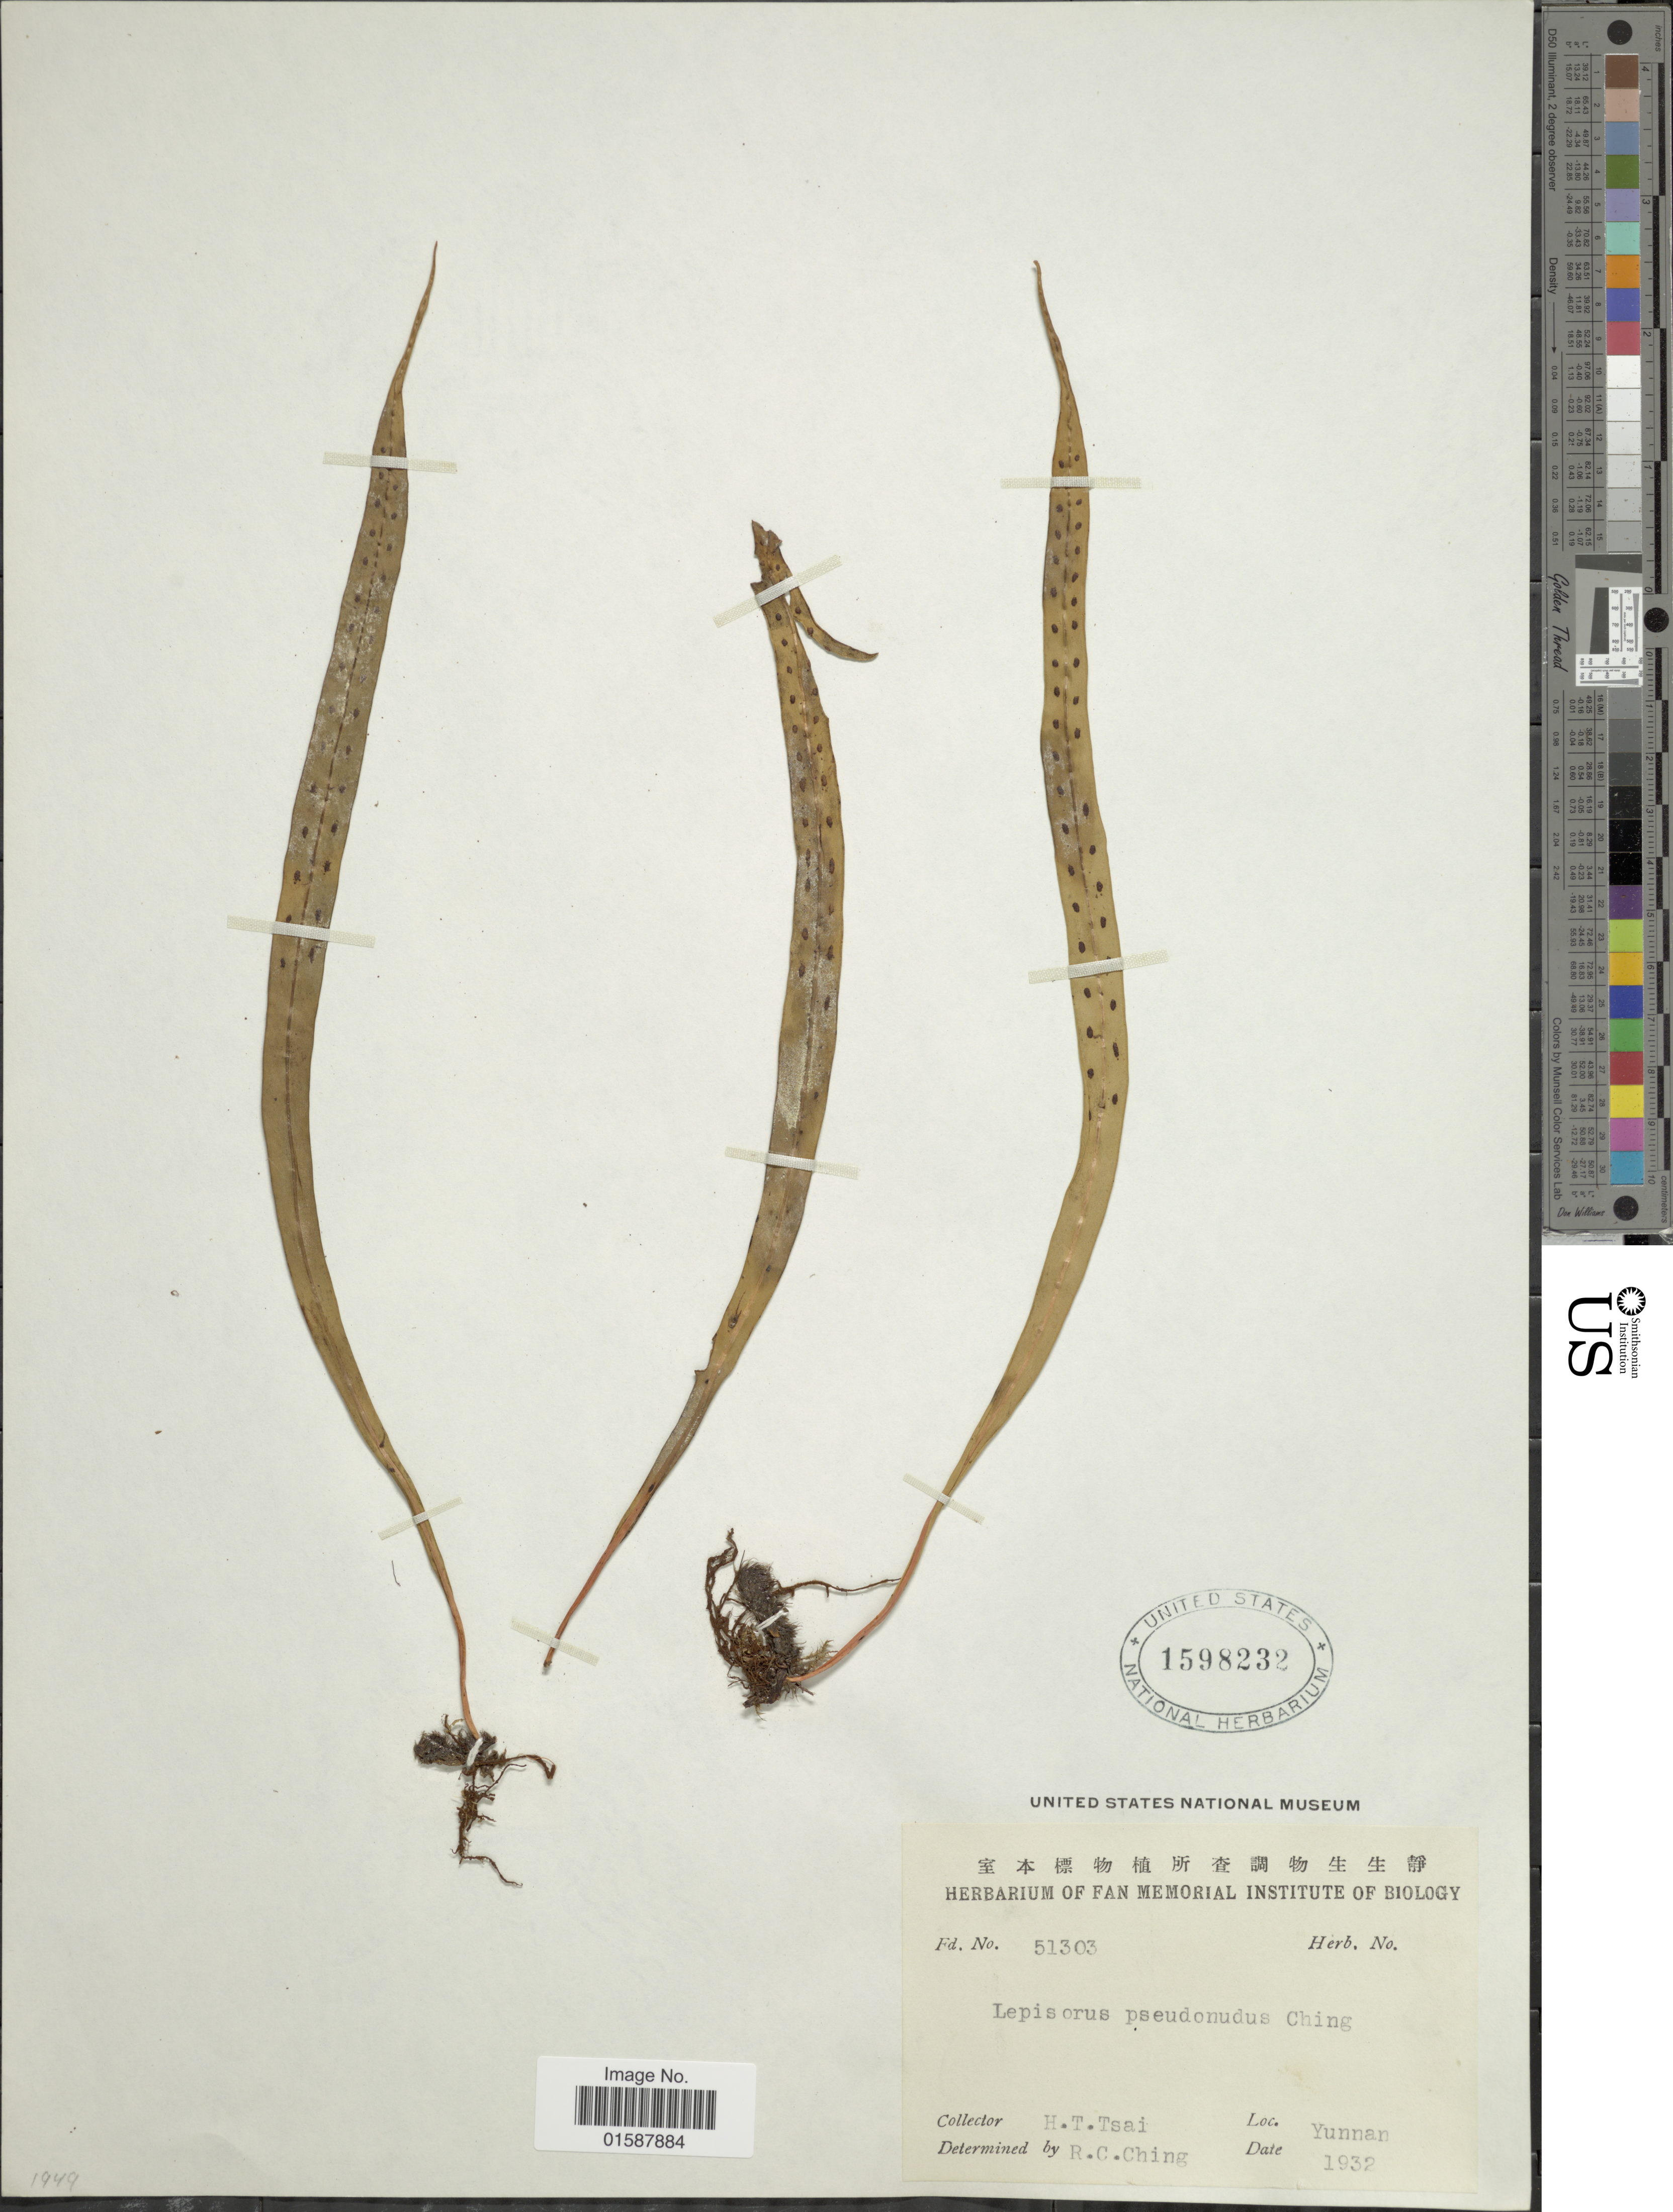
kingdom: Plantae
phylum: Tracheophyta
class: Polypodiopsida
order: Polypodiales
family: Polypodiaceae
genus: Lepisorus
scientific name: Lepisorus pseudonudus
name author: Ching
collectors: H. Tsai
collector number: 51303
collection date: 1932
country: China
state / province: Yunnan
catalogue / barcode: US 1598232